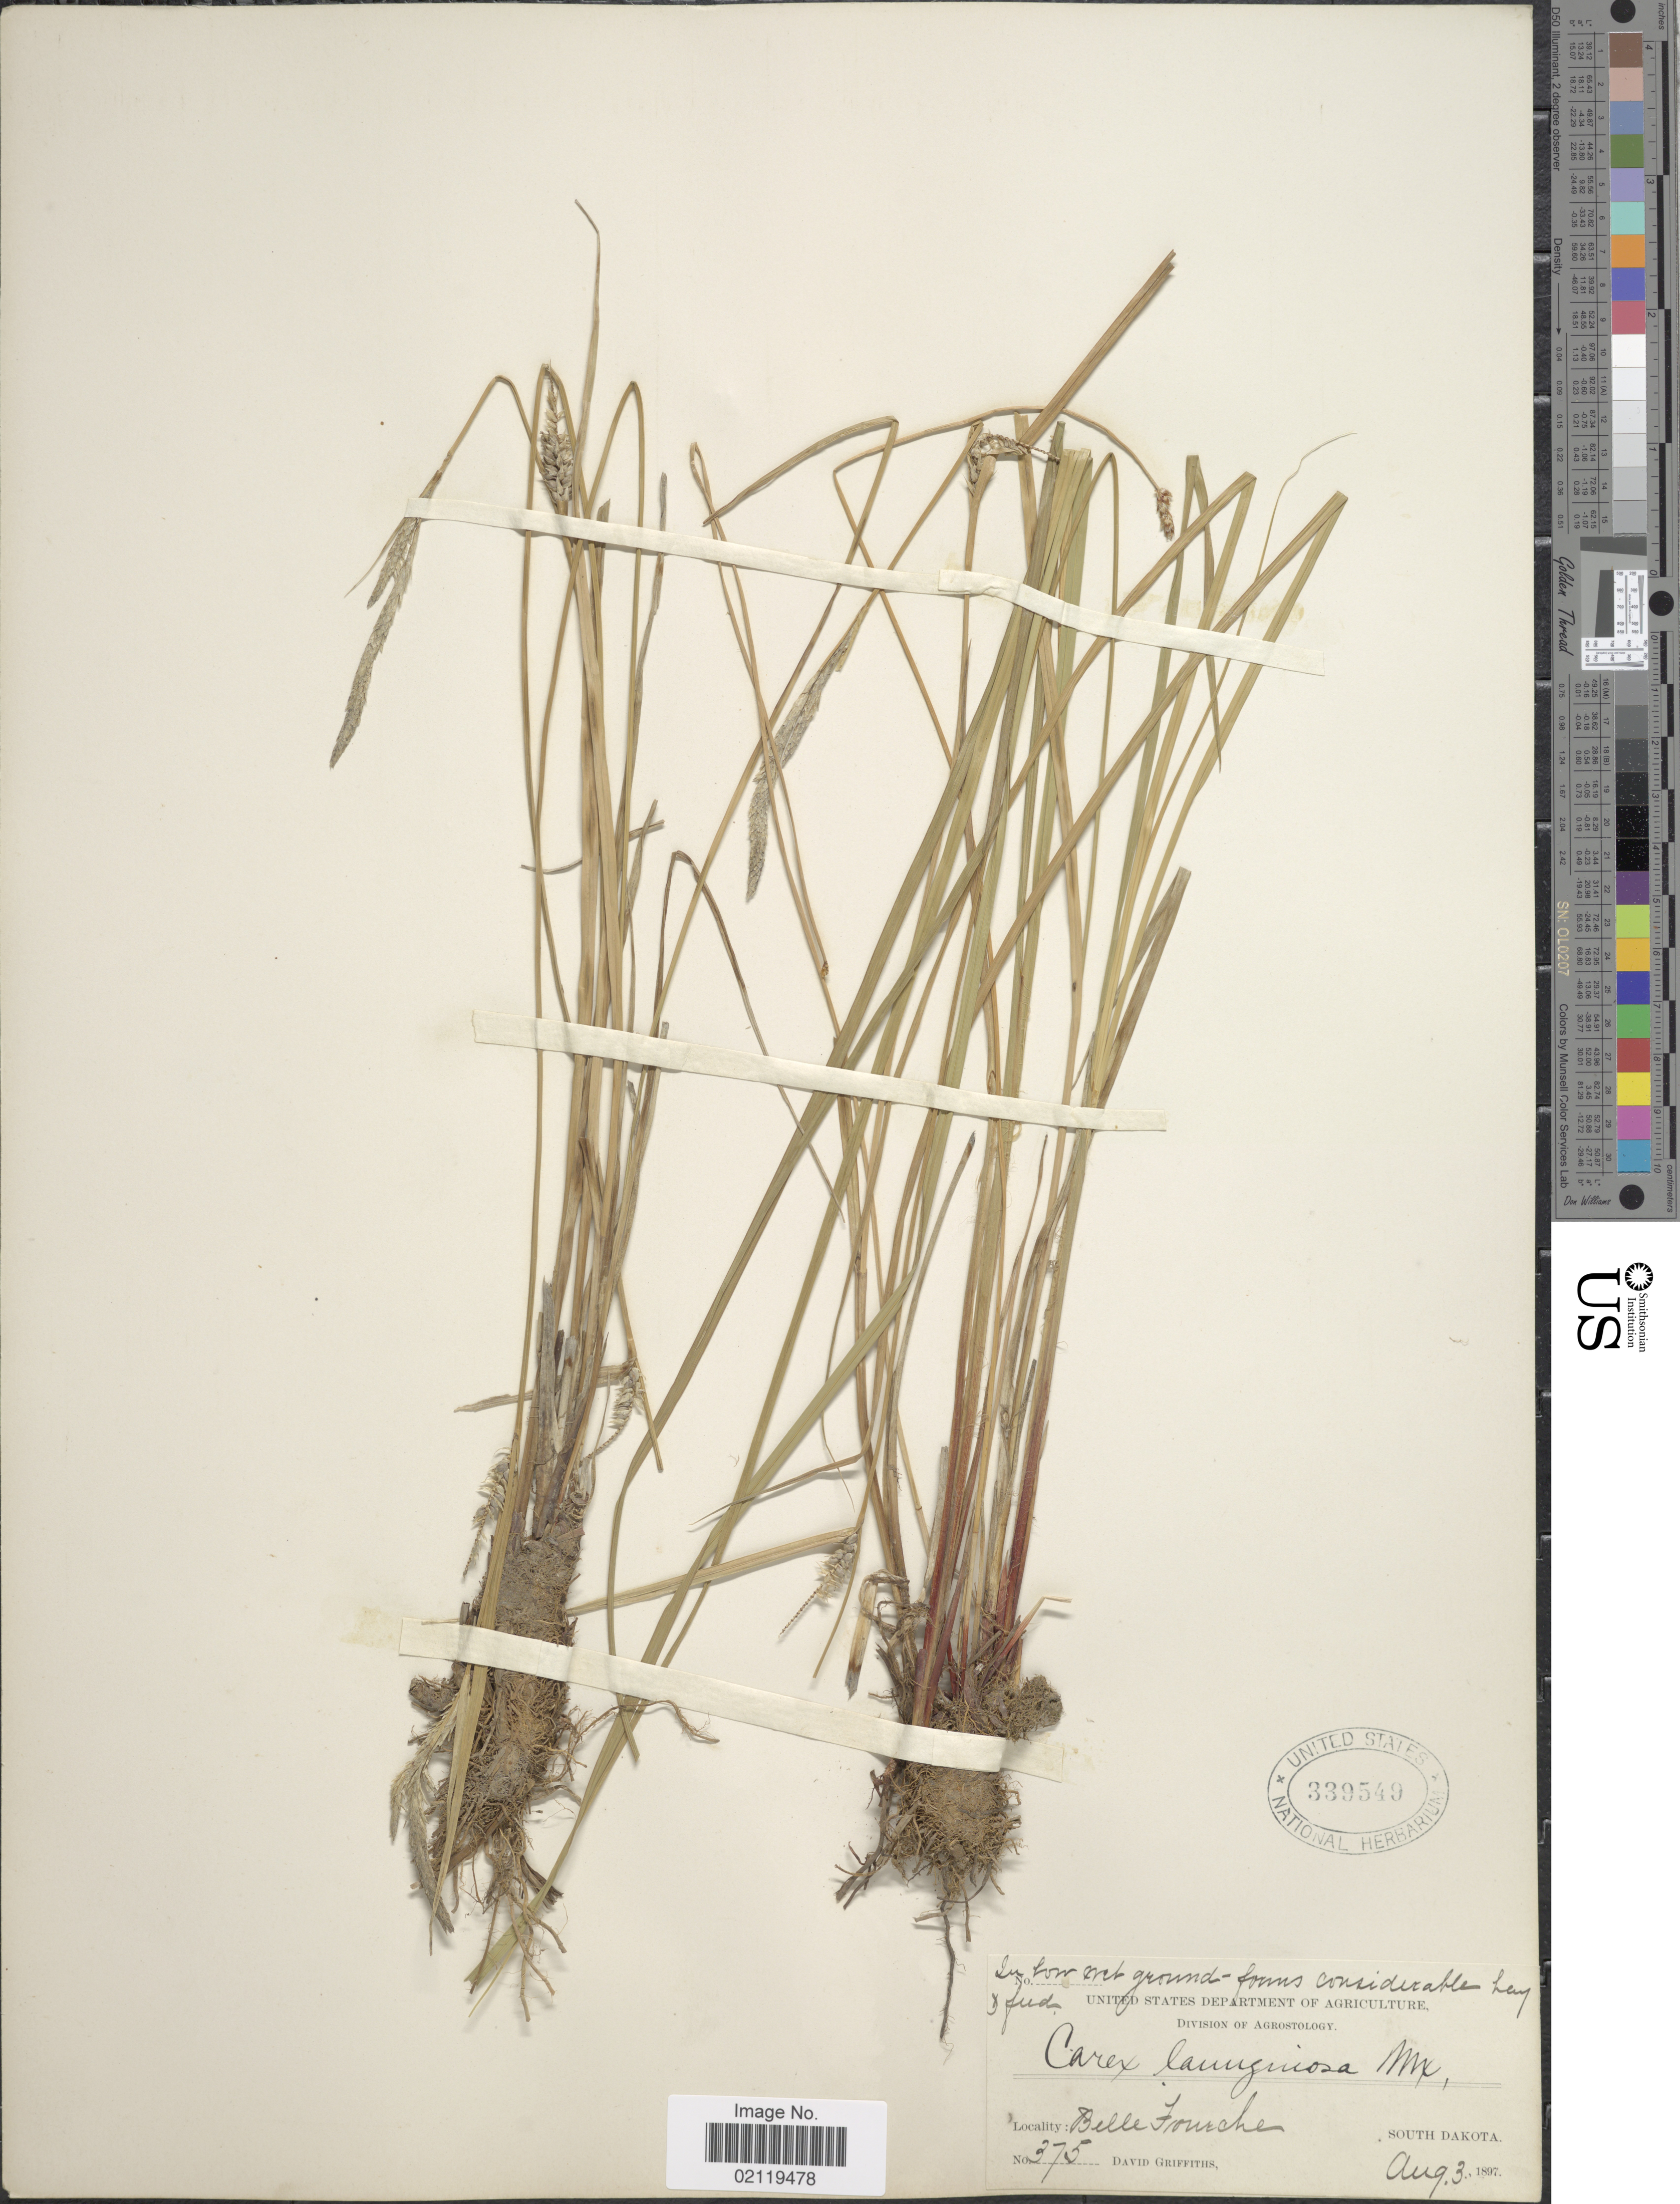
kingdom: Plantae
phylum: Tracheophyta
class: Liliopsida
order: Poales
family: Cyperaceae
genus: Carex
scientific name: Carex pellita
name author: Muhl. ex Willd.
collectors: D. Griffiths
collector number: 375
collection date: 1897-08-03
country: United States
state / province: South Dakota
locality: Belle Fourche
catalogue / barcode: US 339549